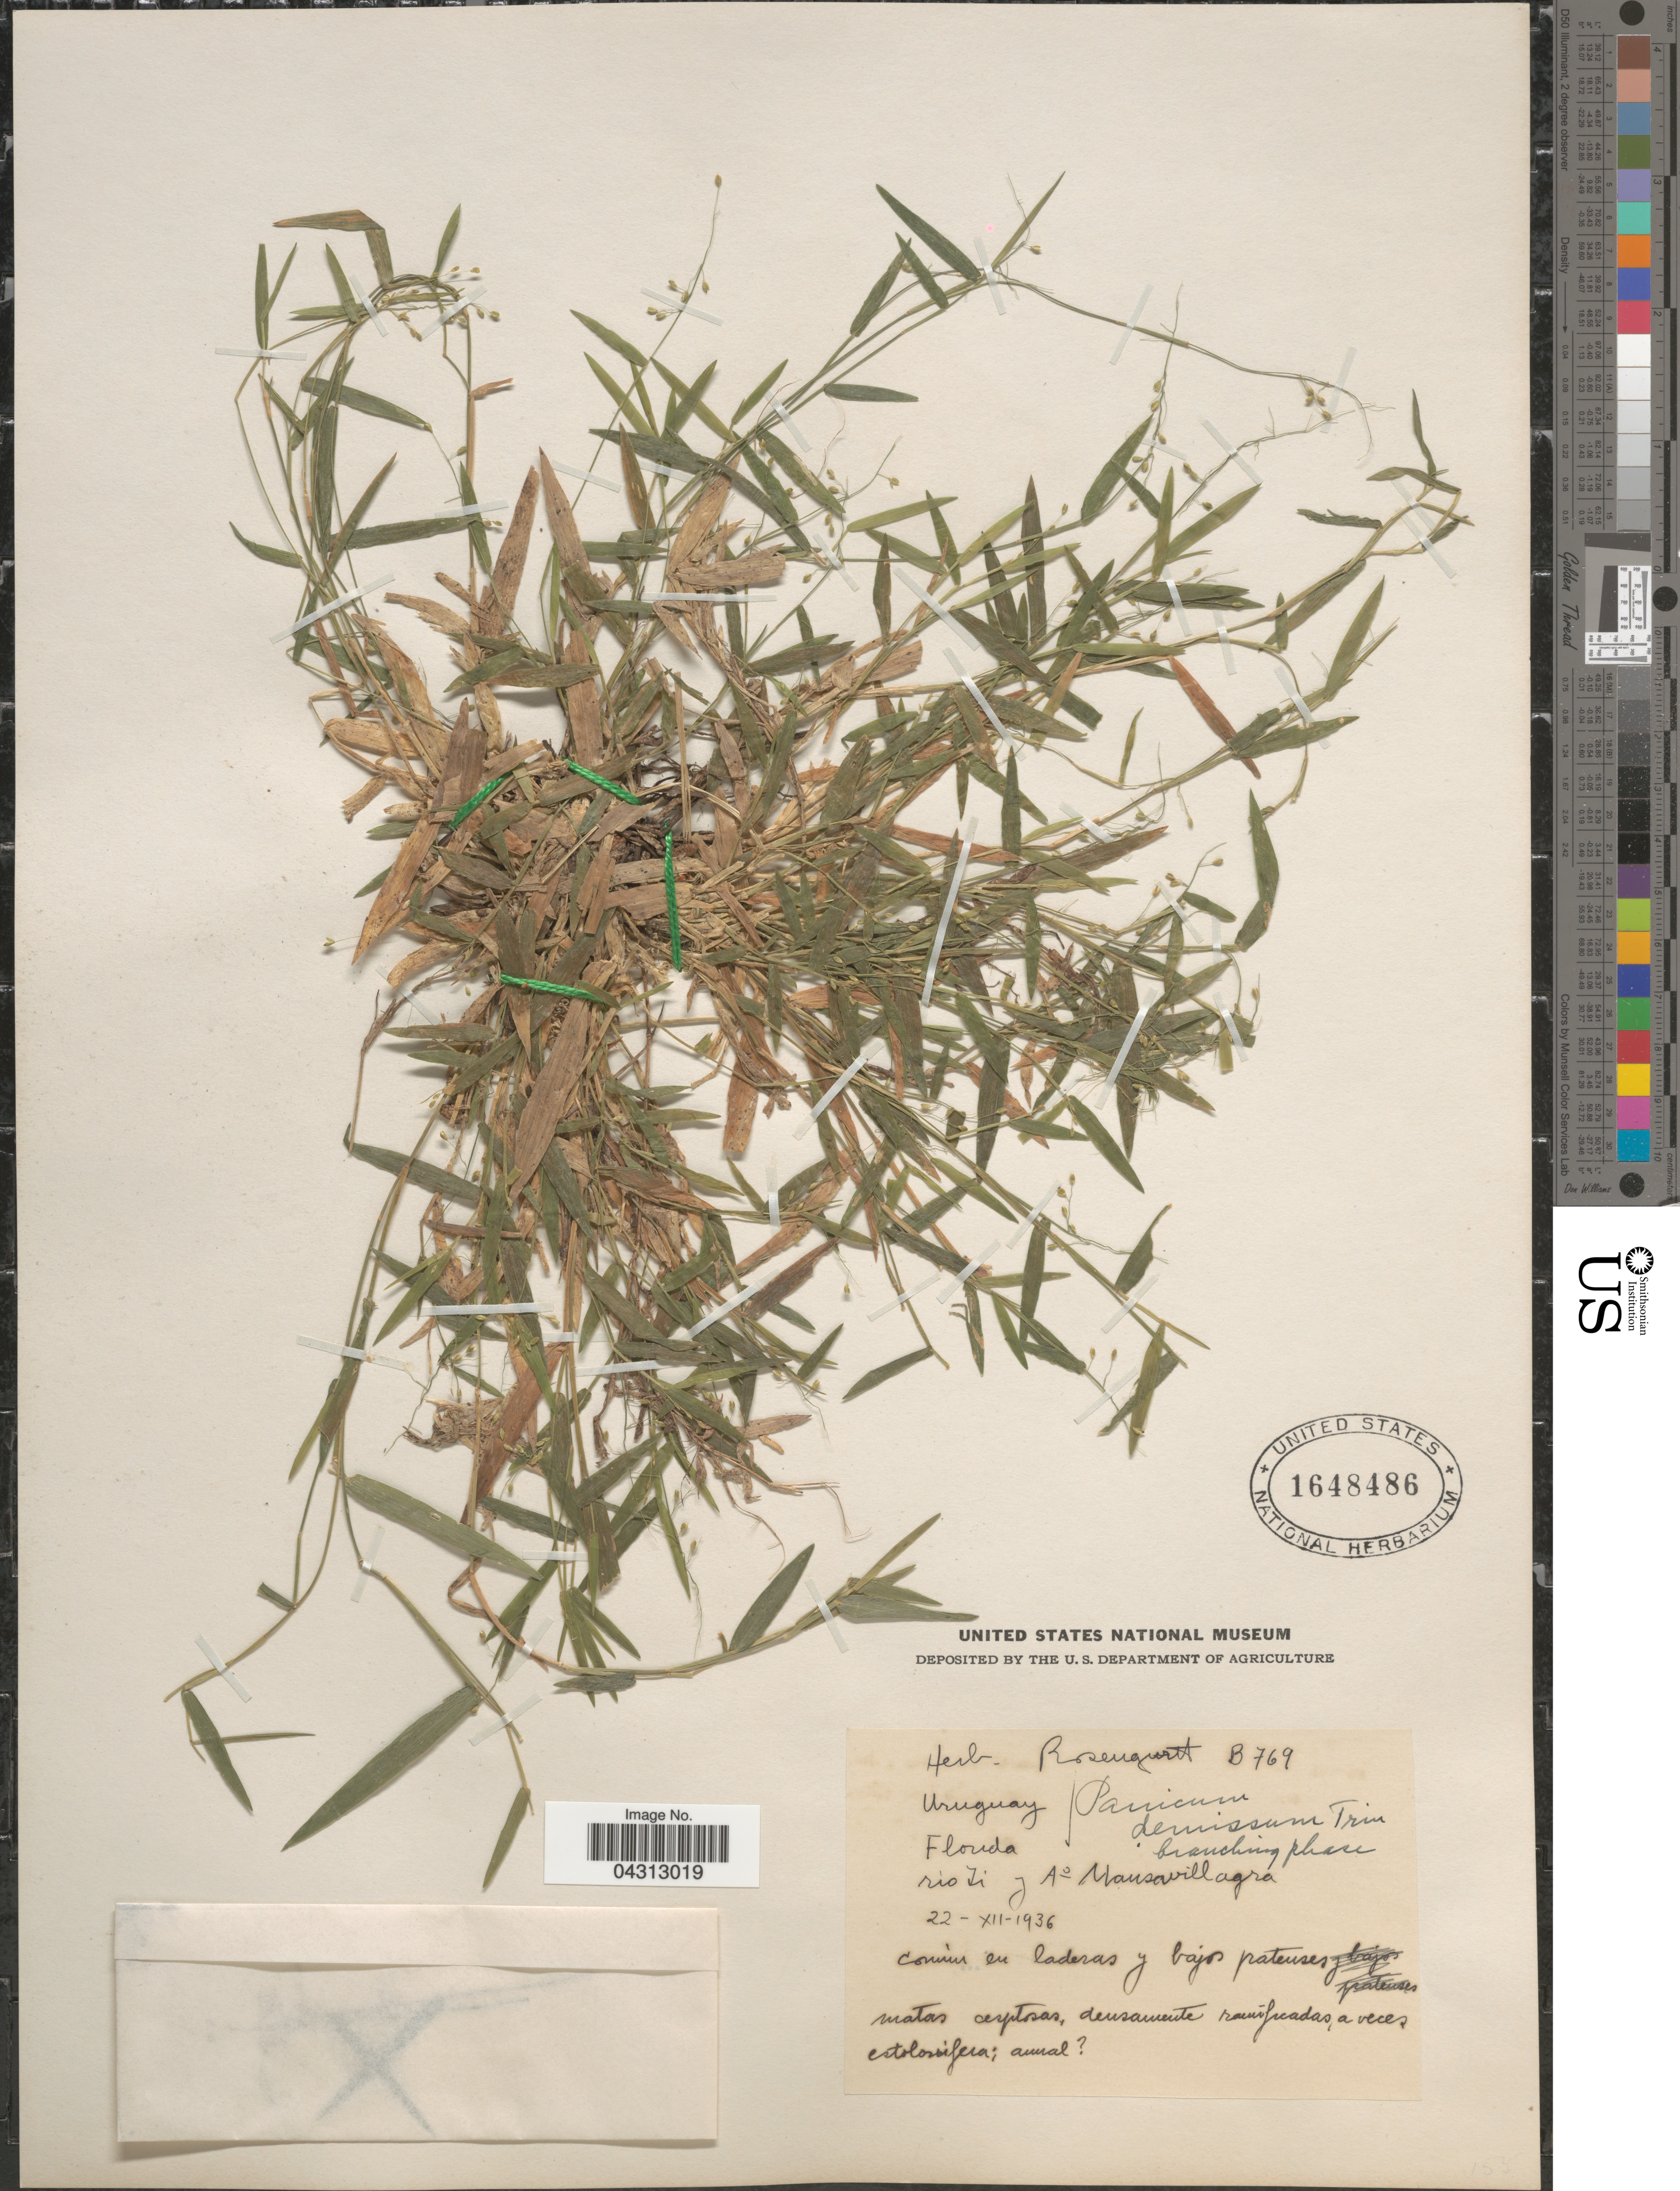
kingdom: Plantae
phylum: Tracheophyta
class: Liliopsida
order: Poales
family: Poaceae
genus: Dichanthelium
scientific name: Dichanthelium sabulorum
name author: (Lam.) Gould & C.A. Clark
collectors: ex herb. Rosengurtt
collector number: B769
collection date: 1936-12-22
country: Uruguay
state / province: Florida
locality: Rio Yi y Ao Mansavillagra.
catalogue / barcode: US 1648486